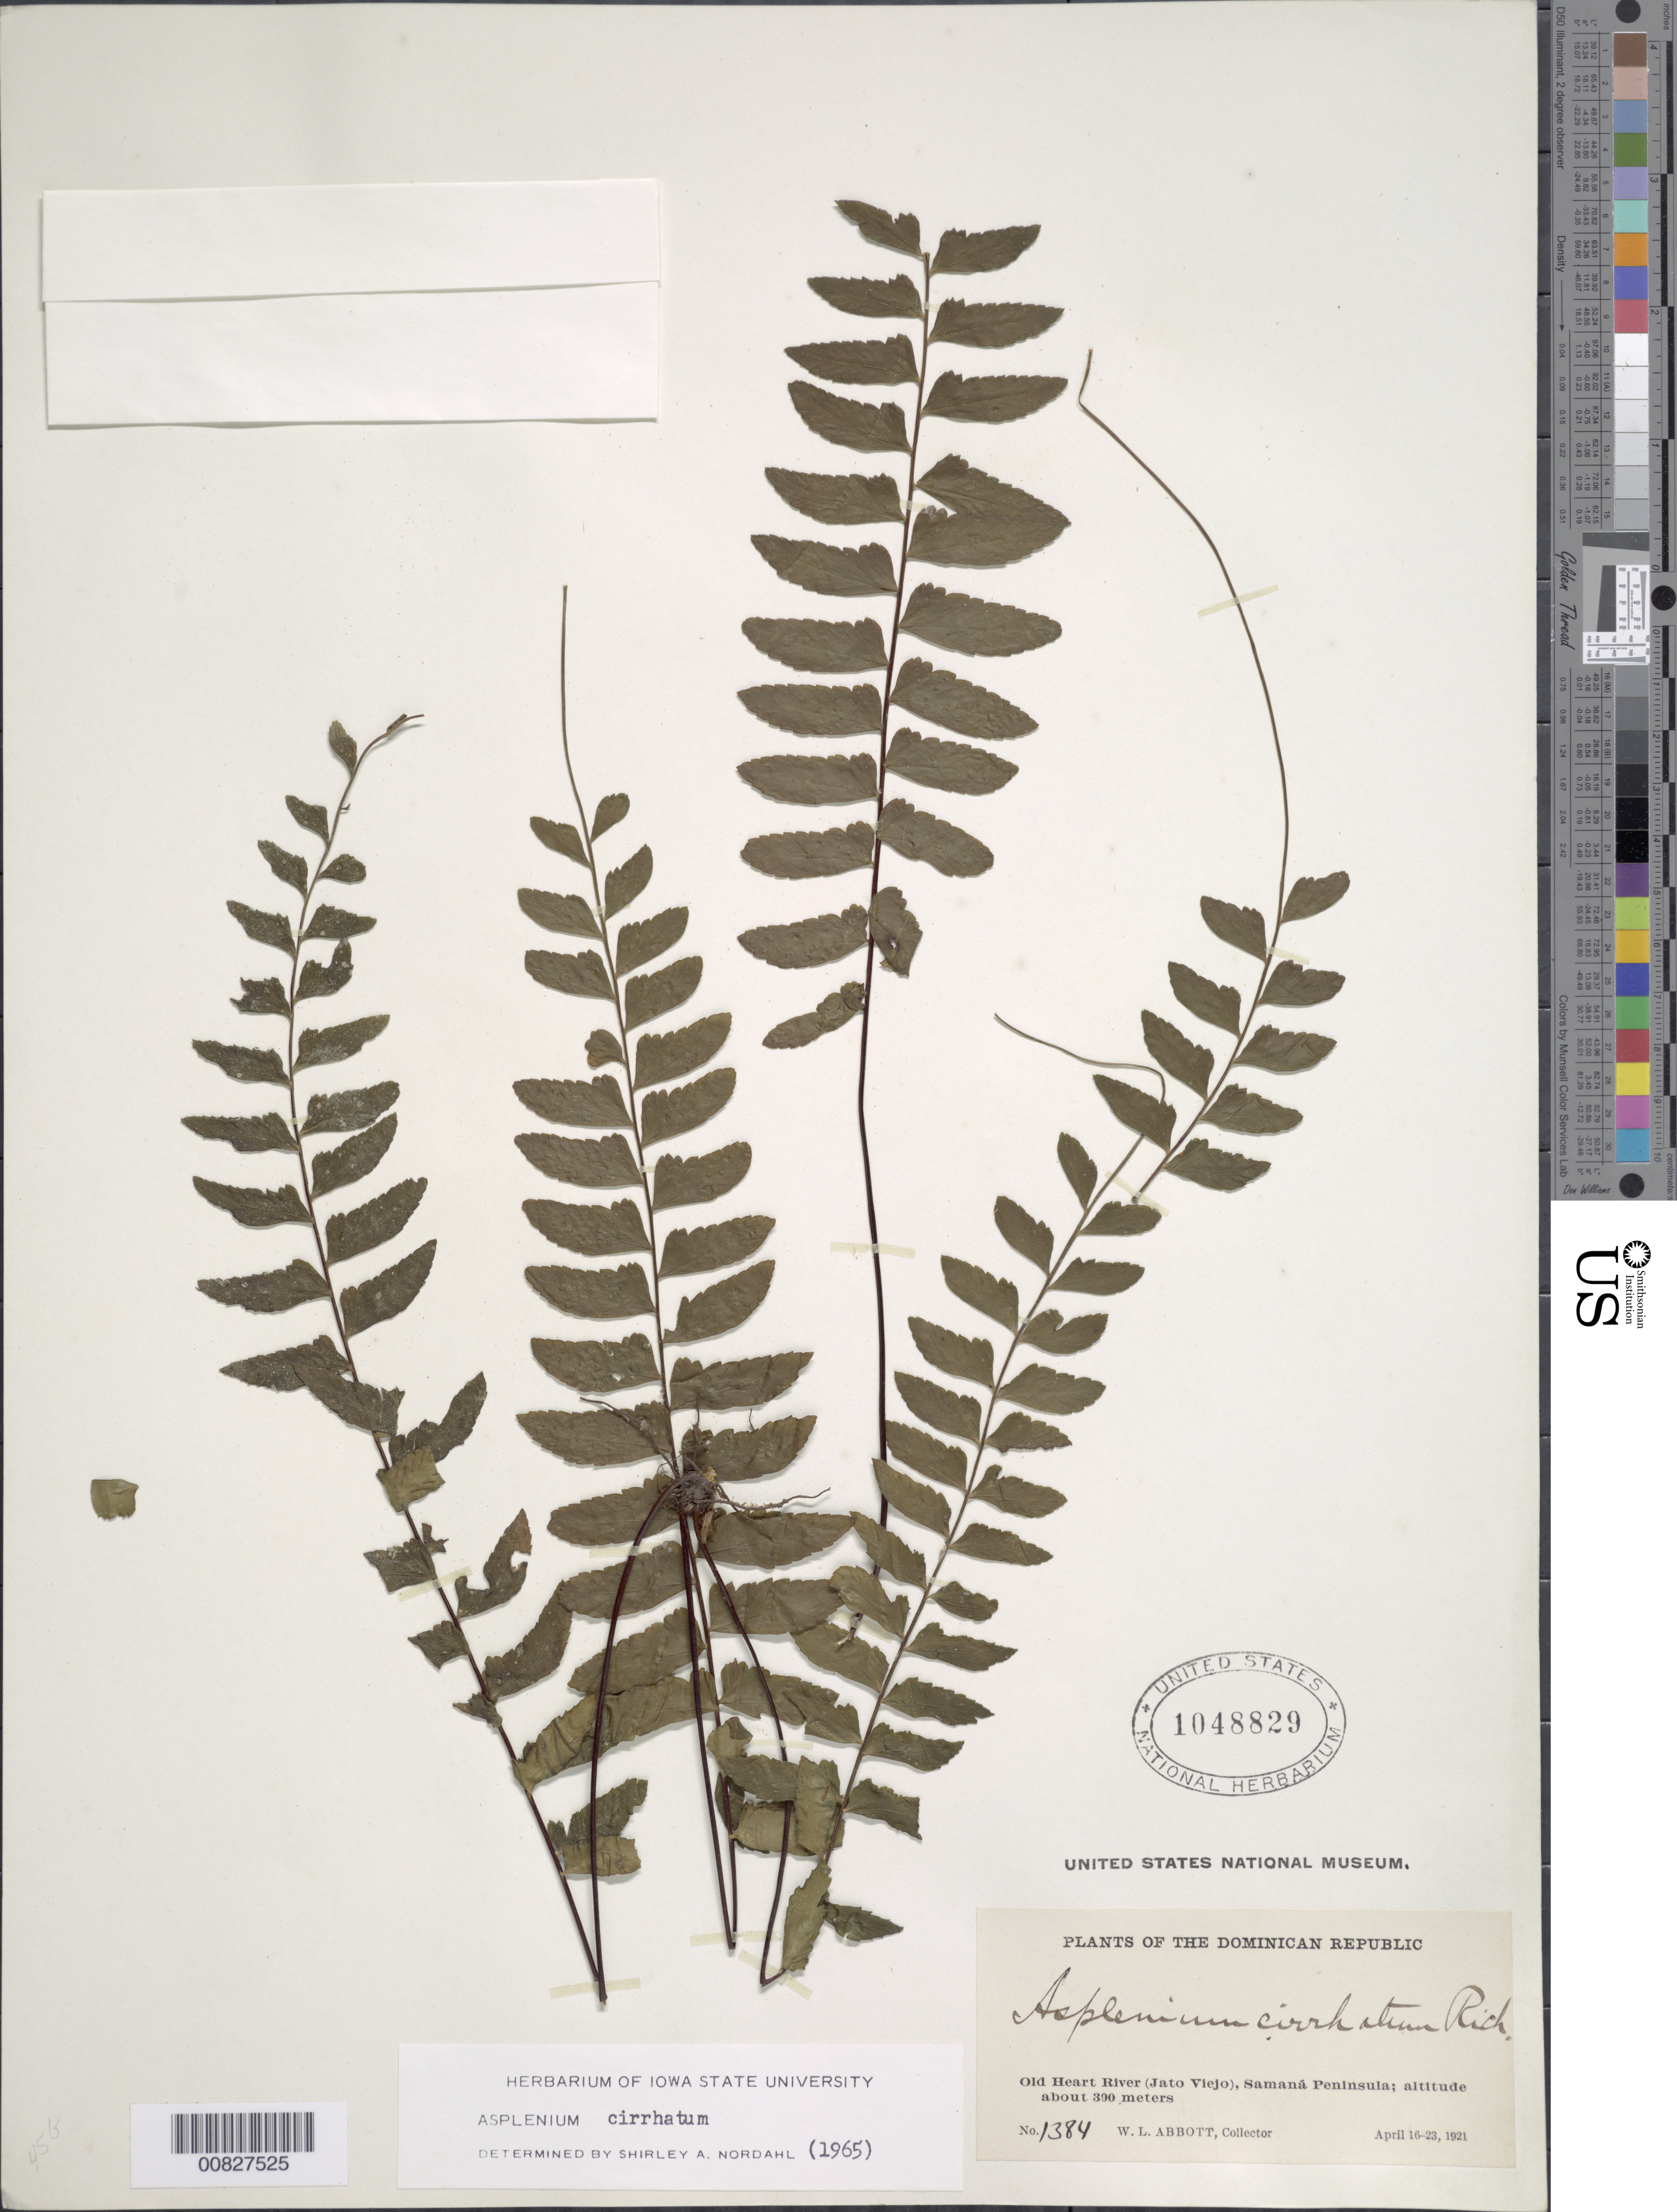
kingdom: Plantae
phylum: Tracheophyta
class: Polypodiopsida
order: Polypodiales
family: Aspleniaceae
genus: Asplenium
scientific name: Asplenium radicans var. cirrhatum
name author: (Rich. ex Willd.) Rosenst.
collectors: W. L. Abbott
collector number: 1384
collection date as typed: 16 Apr 1921 to 23 Apr 1921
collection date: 1921-04-16/1921-04-23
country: Dominican Republic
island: Hispaniola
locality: Samaná Peninsula, Old Heart River (Jato Viejo)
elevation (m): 300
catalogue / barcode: US 1048829